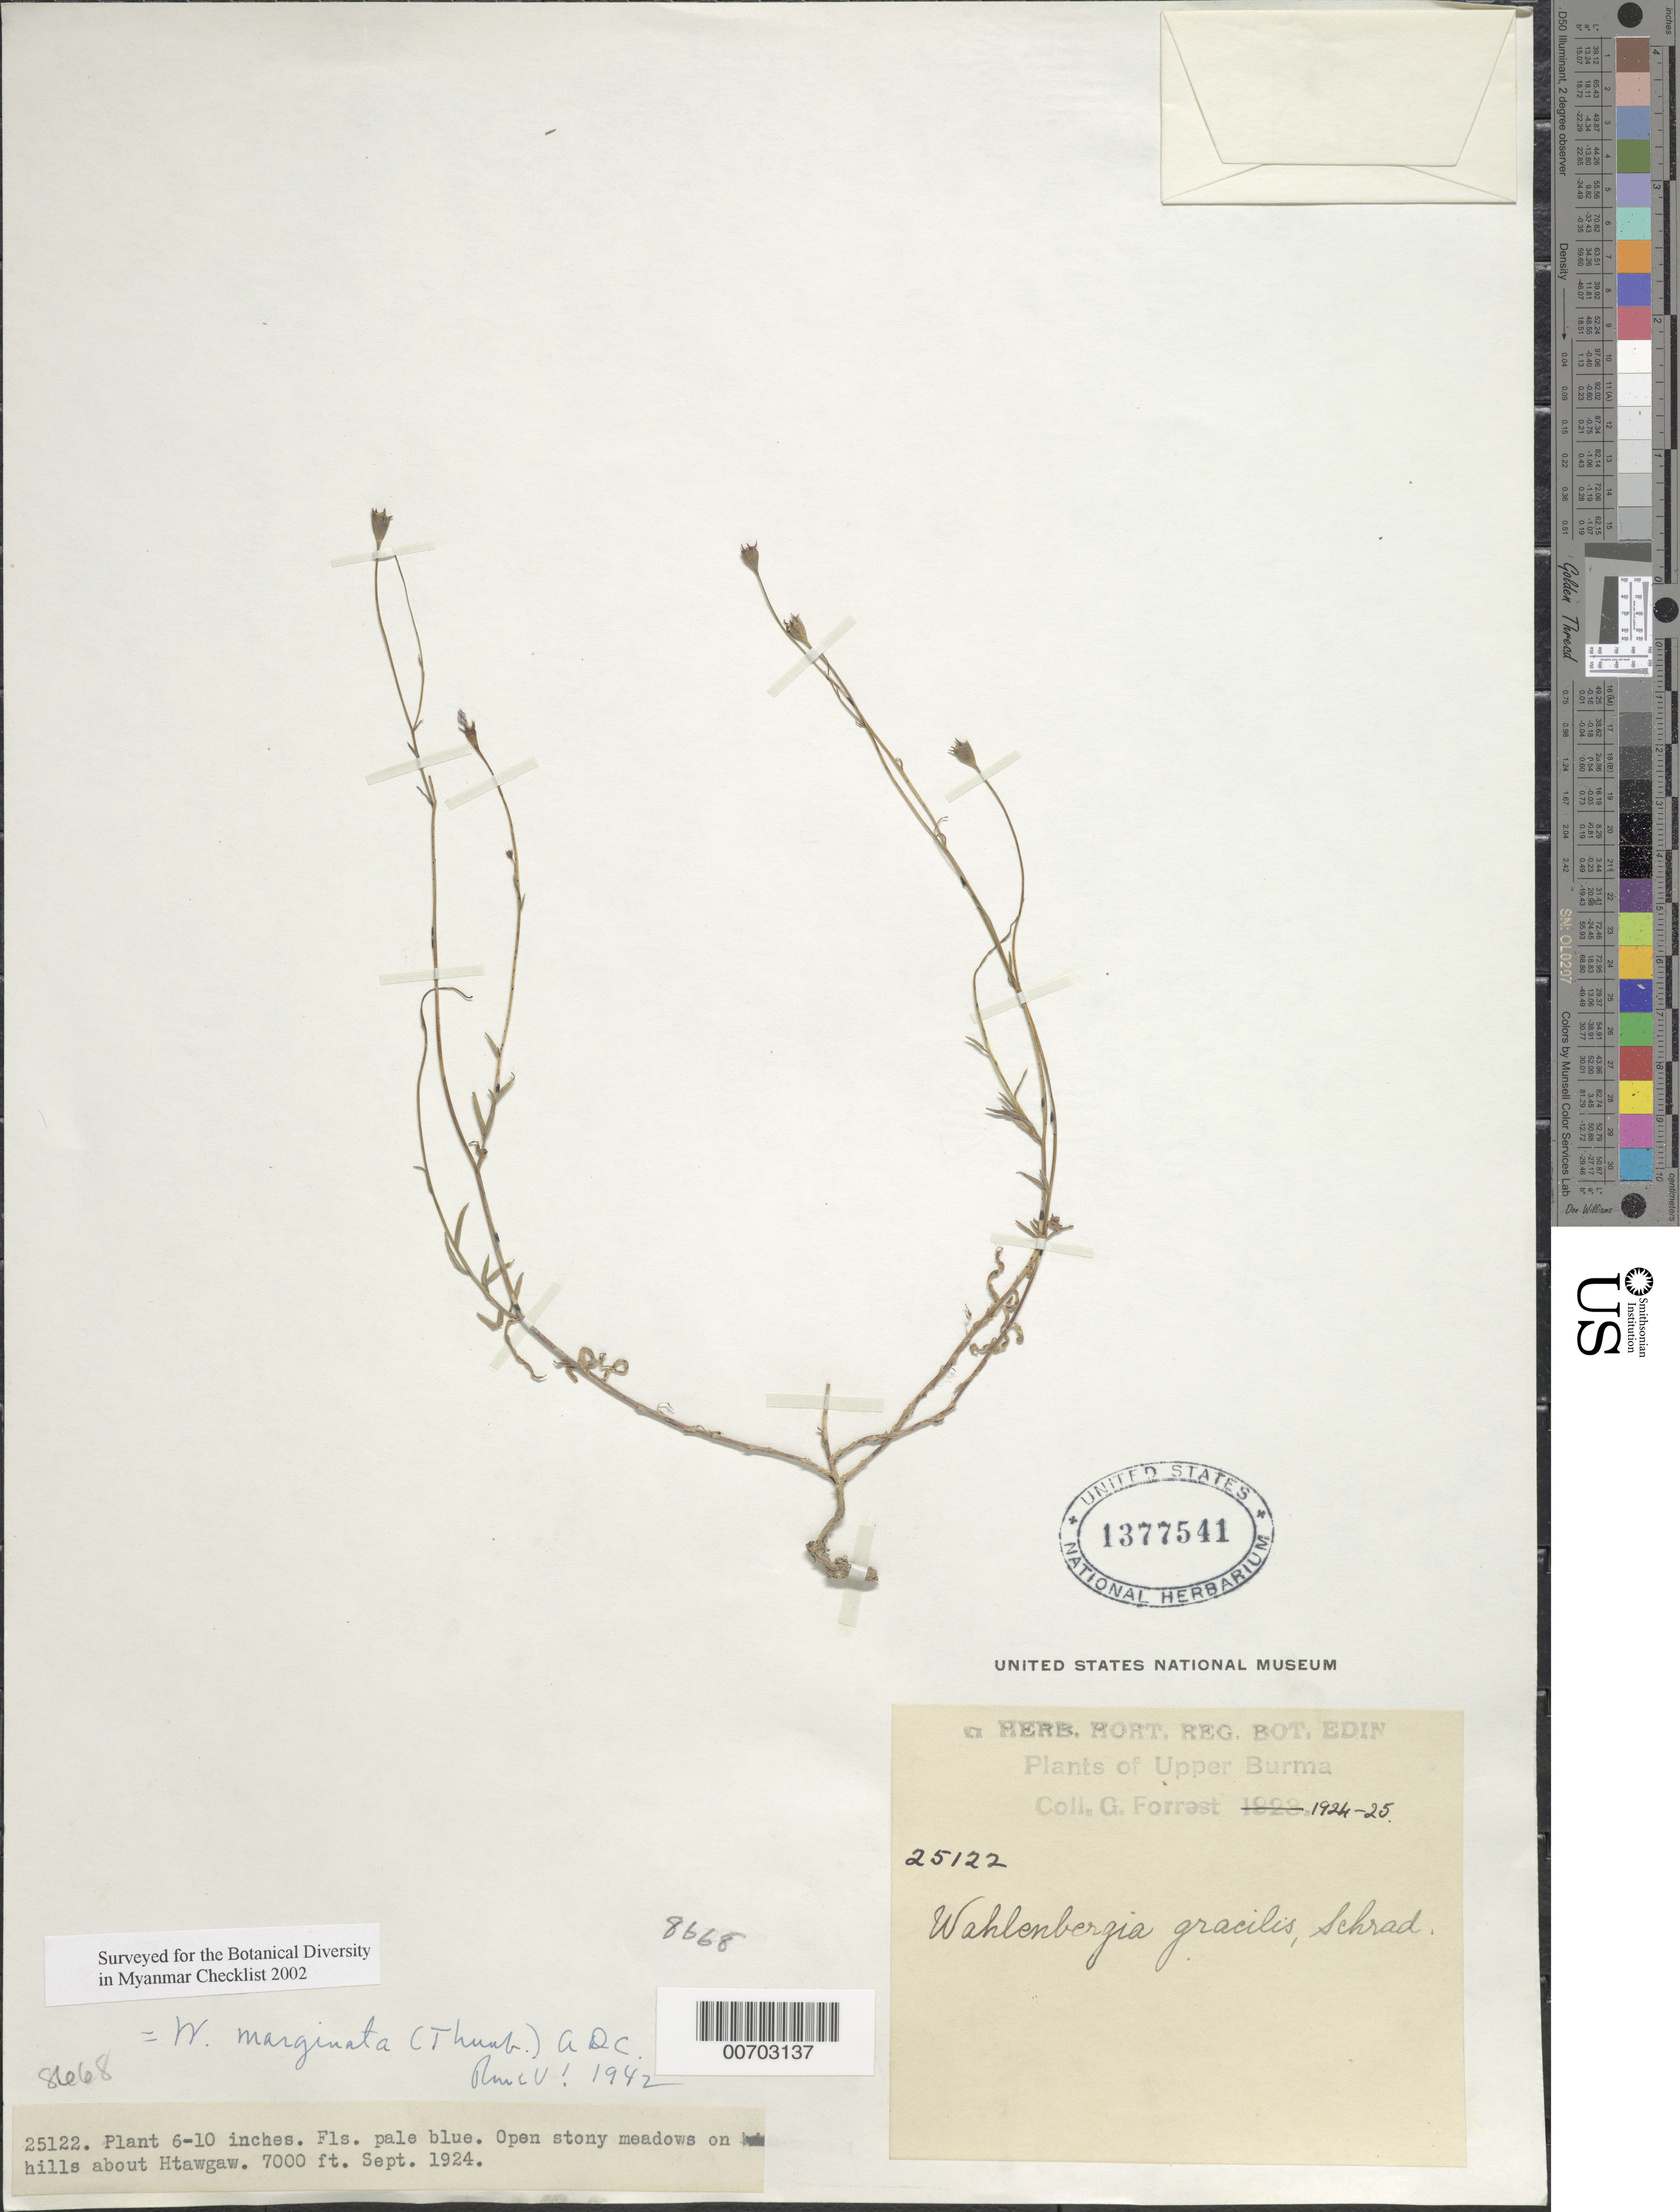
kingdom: Plantae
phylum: Tracheophyta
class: Magnoliopsida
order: Asterales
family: Campanulaceae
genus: Wahlenbergia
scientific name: Wahlenbergia marginata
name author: (Thunb.) A. DC.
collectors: G. Forrest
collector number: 25122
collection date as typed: Sep 1924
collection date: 1924-09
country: Myanmar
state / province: Kachin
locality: Htawgaw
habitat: Open stony meadows on hills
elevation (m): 2134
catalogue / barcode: US 1377754